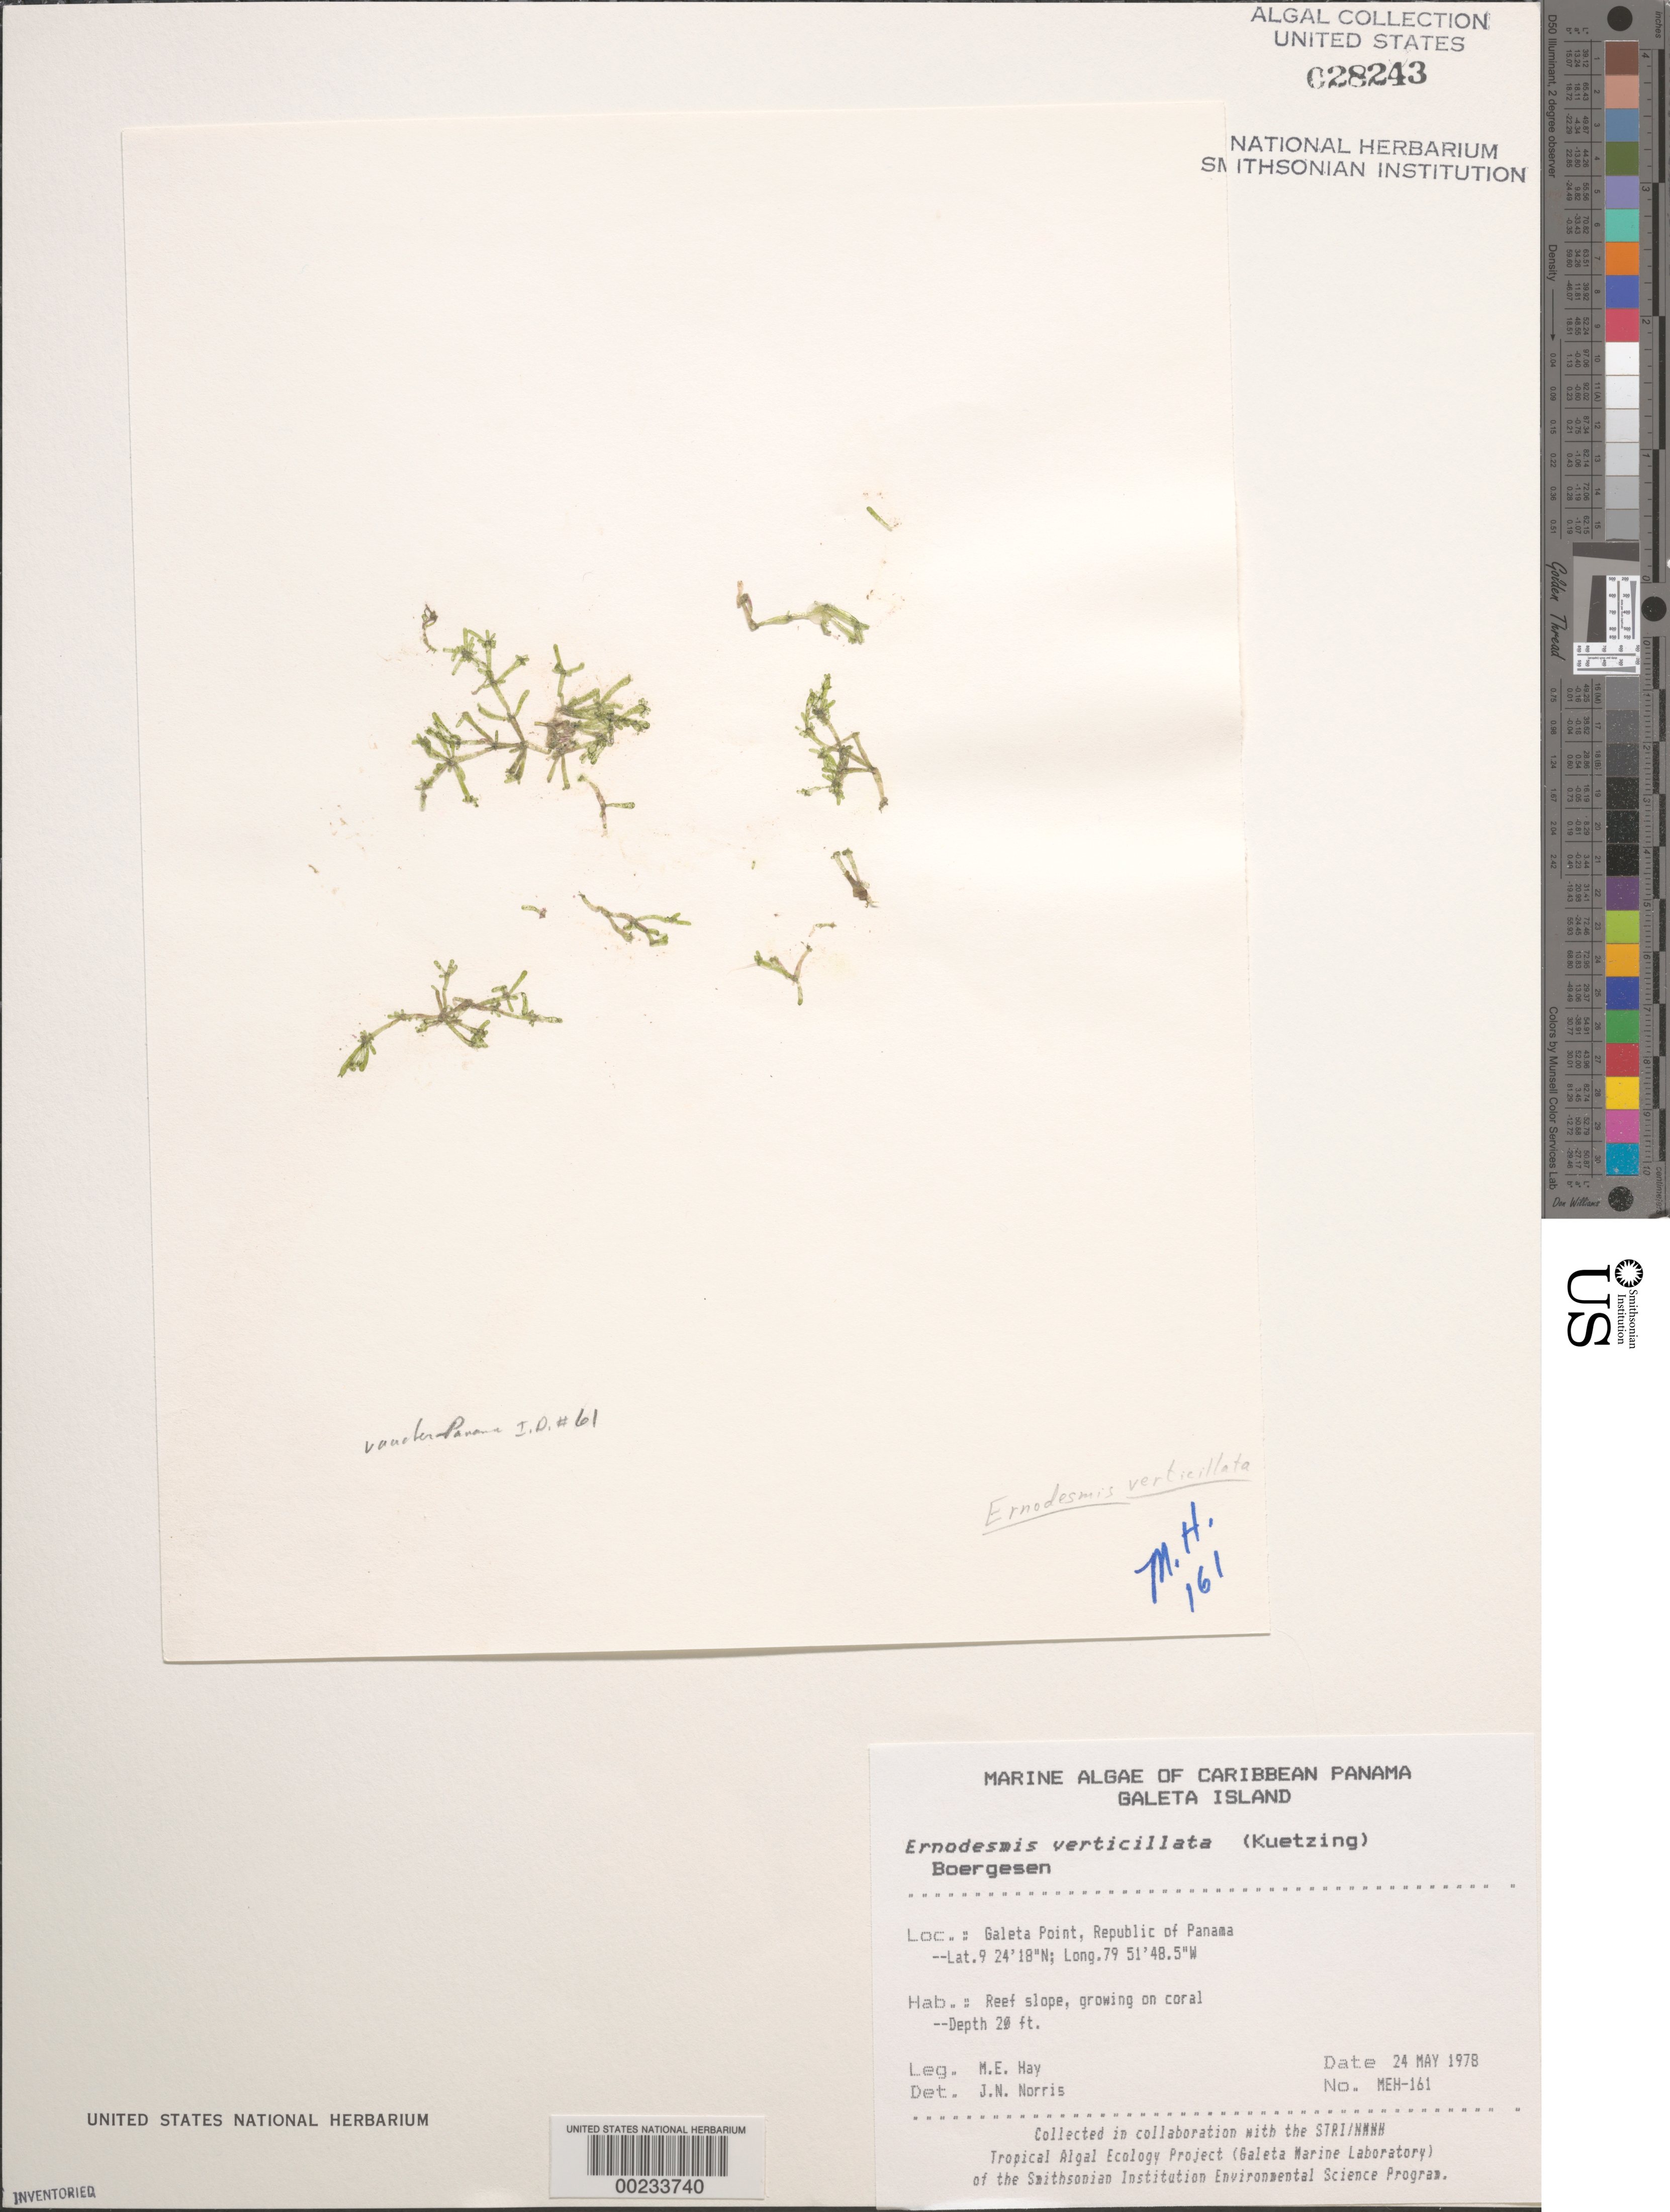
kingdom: Plantae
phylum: Chlorophyta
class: Ulvophyceae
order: Siphonocladales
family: Siphonocladaceae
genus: Ernodesmis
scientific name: Ernodesmis verticillata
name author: (Kütz.) Børgesen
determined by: Norris, James N.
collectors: M. E. Hay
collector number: MEH-161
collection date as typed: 24 May 1978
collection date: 1978-05-24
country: Panama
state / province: Colón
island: Galeta Island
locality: Galeta Point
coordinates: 9 24' 18" N, 79 51' 48.5" W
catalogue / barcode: US 28243